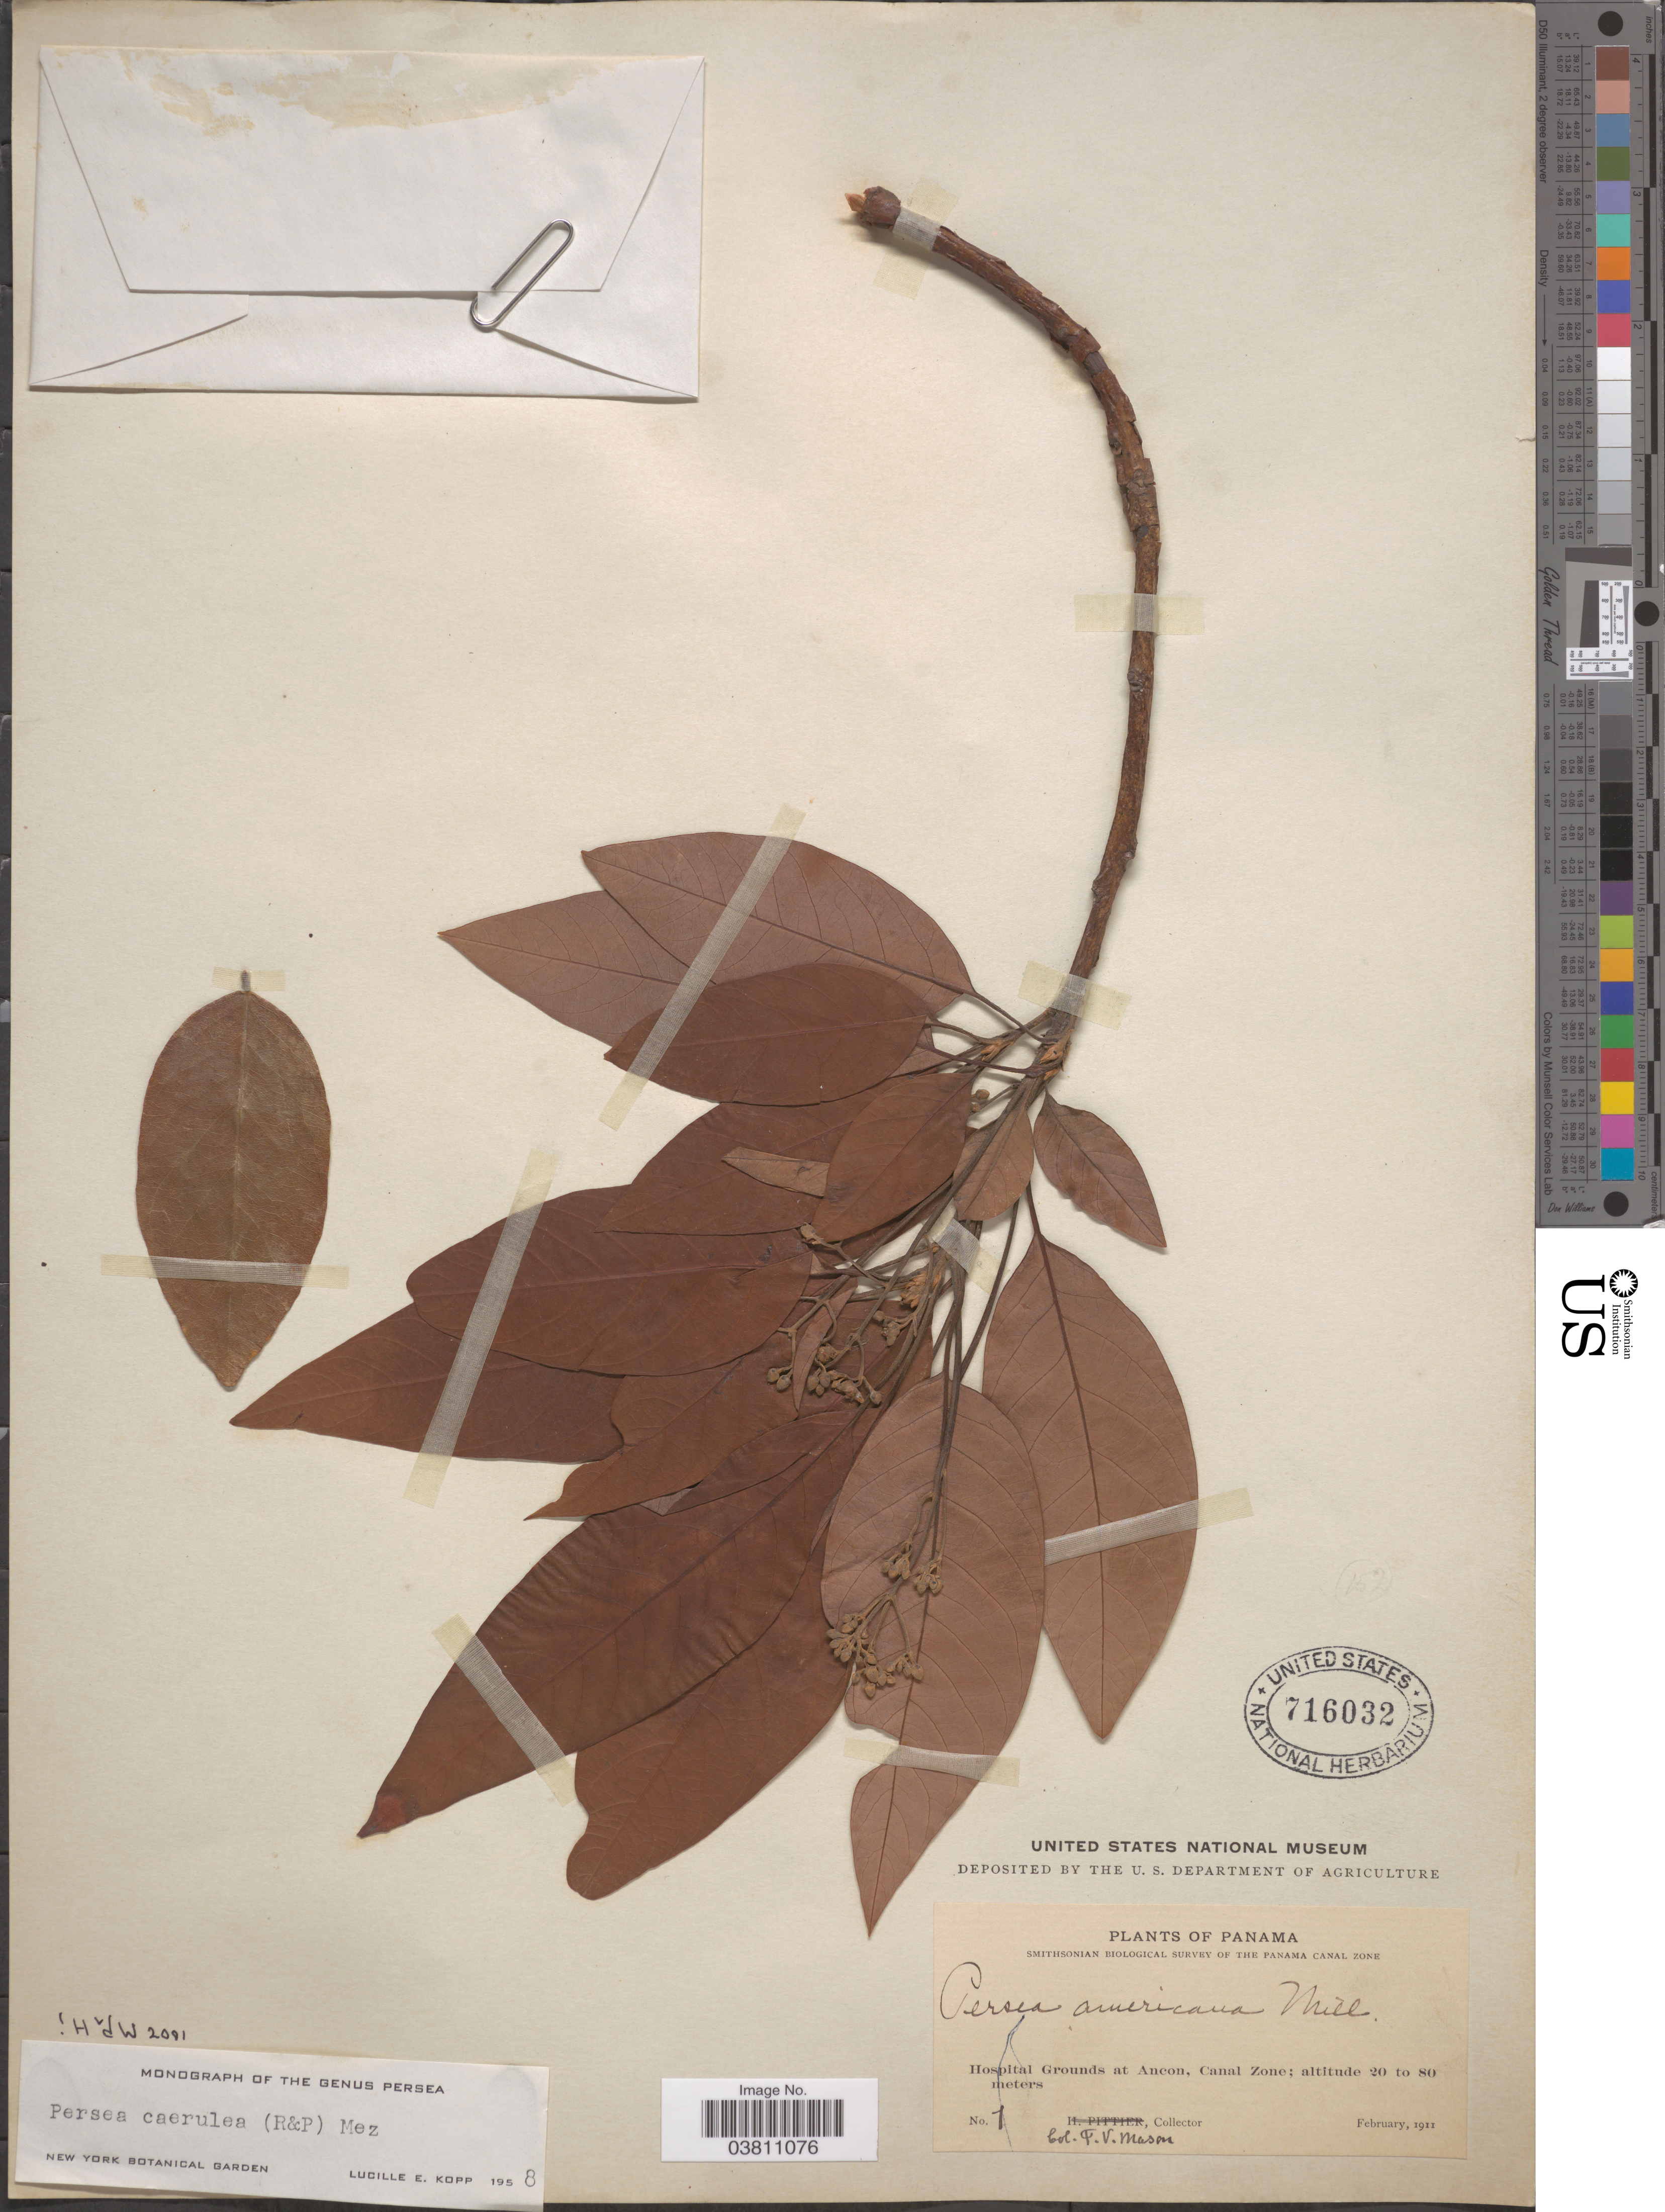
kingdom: Plantae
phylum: Tracheophyta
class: Magnoliopsida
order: Laurales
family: Lauraceae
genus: Persea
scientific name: Persea caerulea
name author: (Ruiz & Pav.) Mez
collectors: F. Mason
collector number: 1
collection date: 1911-02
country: Panama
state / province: Colón / Panamá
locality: Hospital Grounds at Ancon, Canal Zone.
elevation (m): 20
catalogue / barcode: US 716032